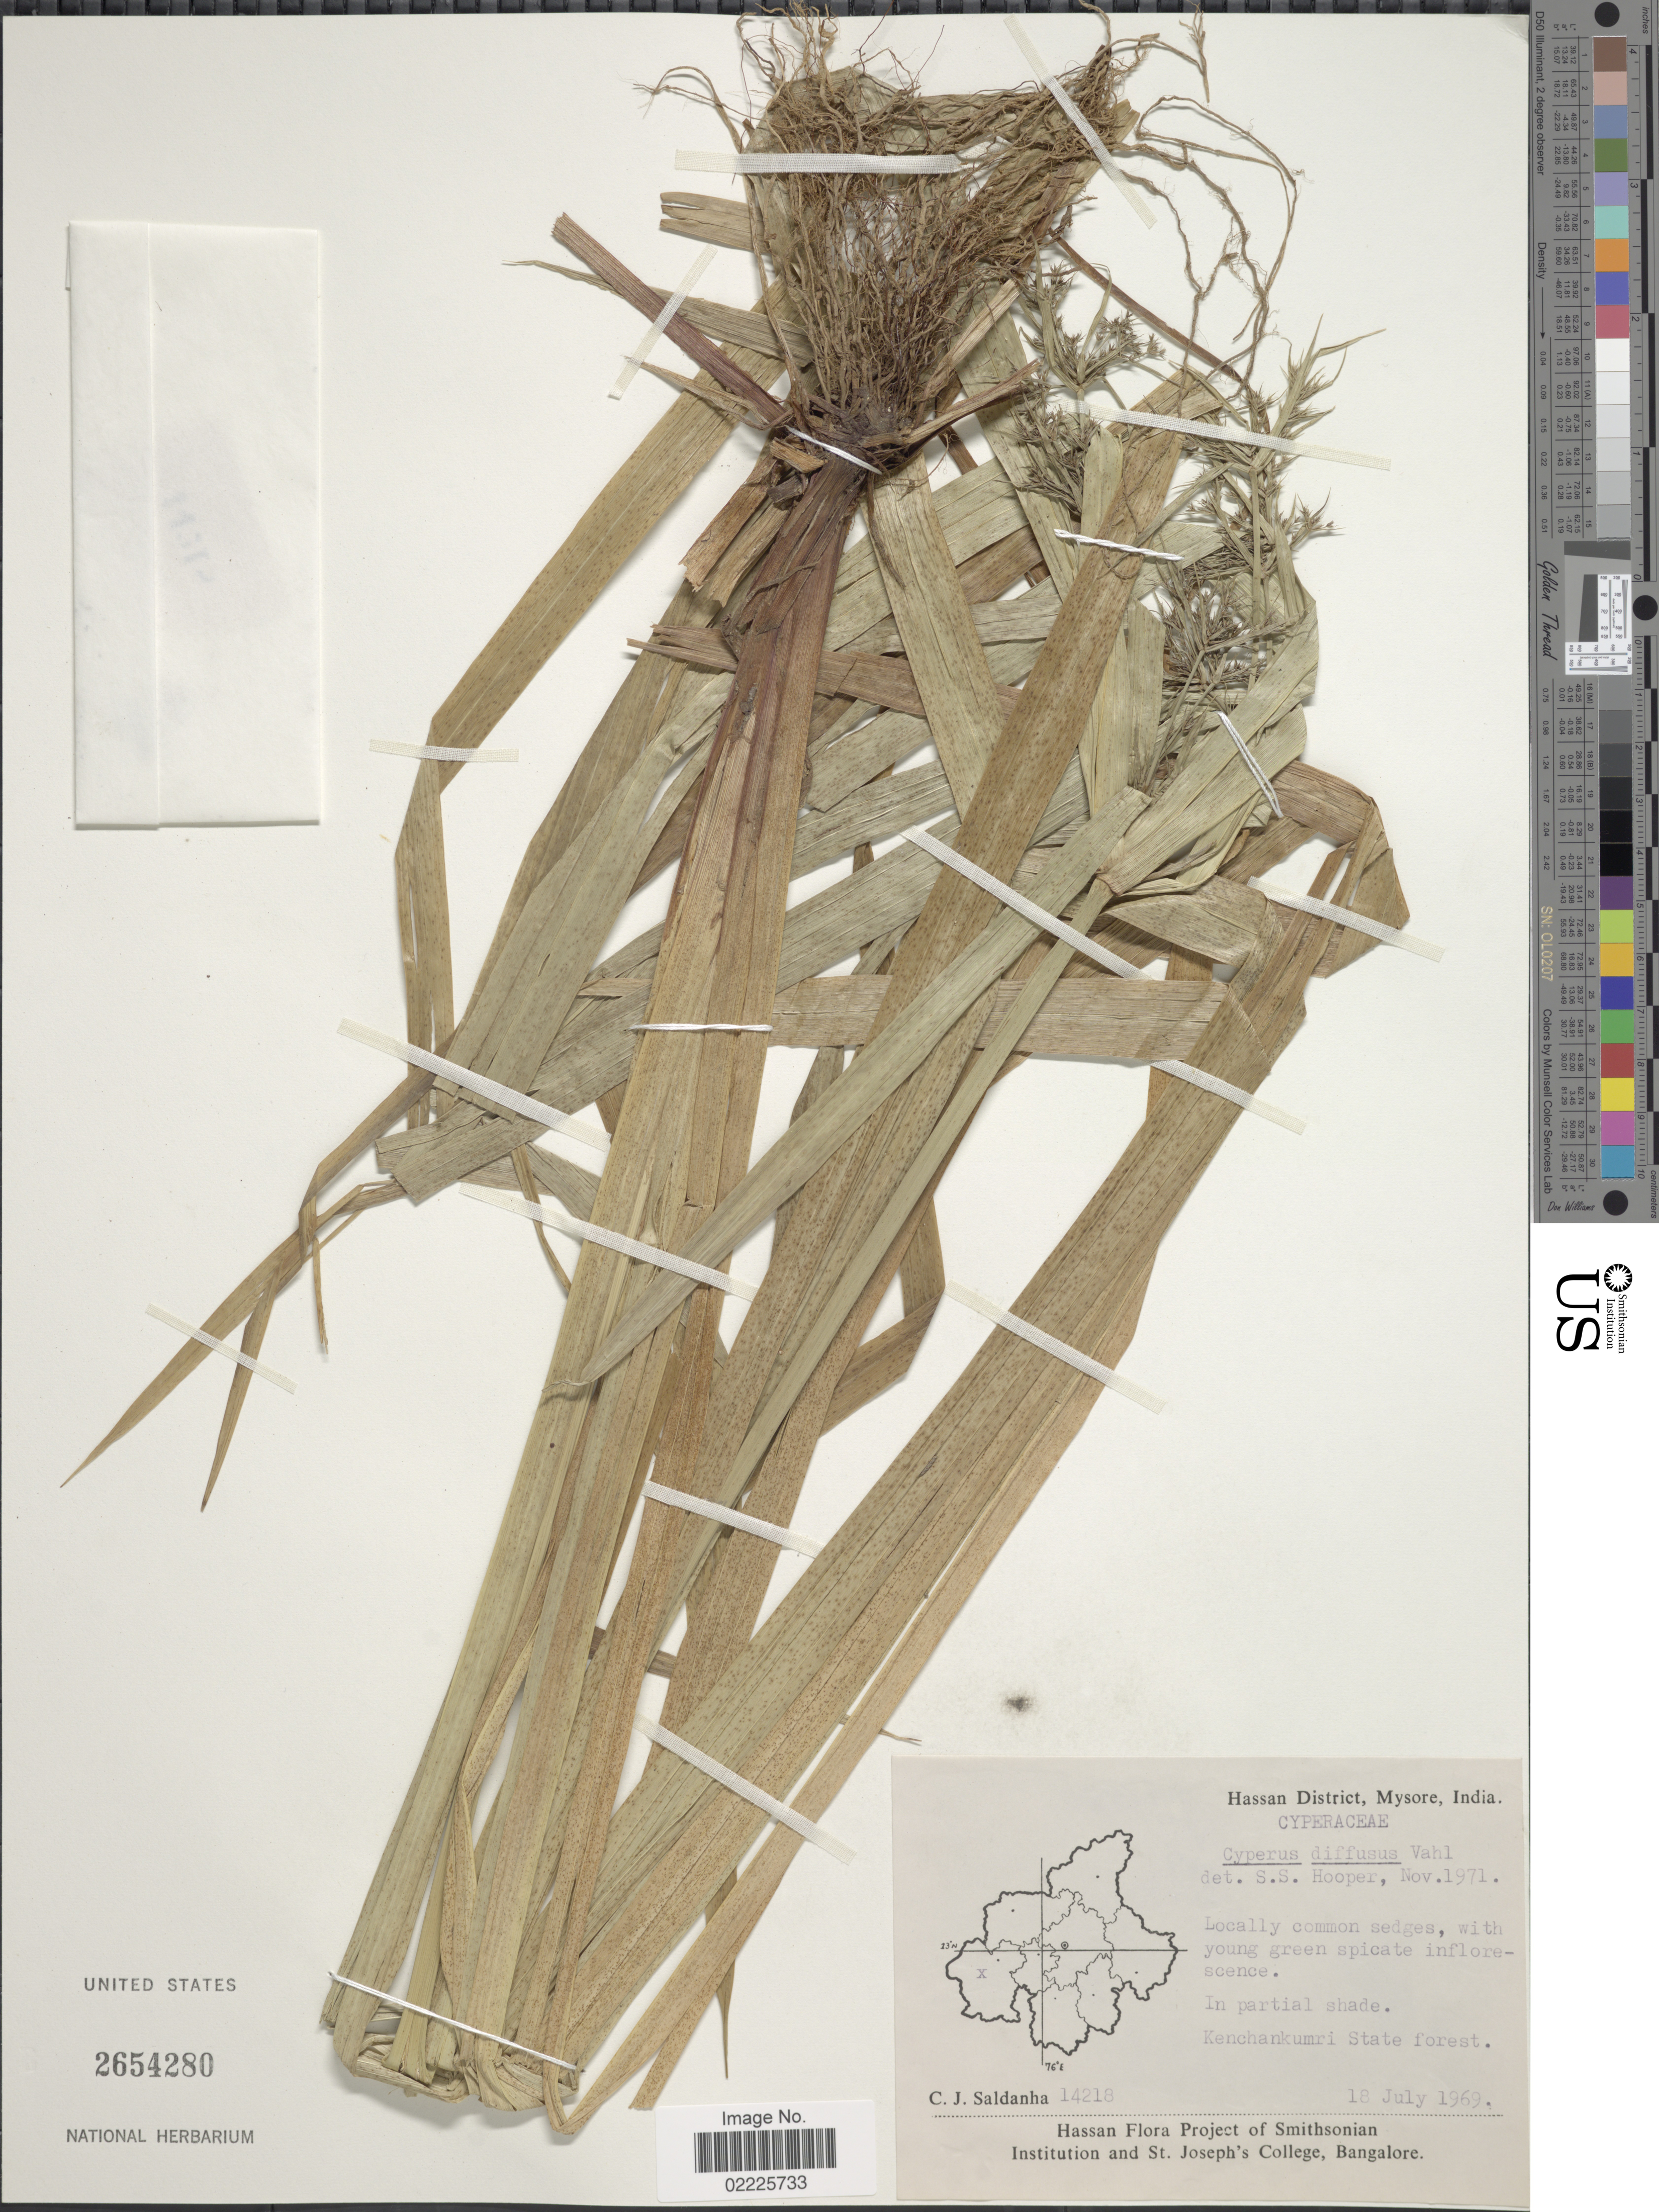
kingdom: Plantae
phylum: Tracheophyta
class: Liliopsida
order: Poales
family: Cyperaceae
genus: Cyperus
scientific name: Cyperus diffusus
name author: Vahl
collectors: C. J. Saldanha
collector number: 14218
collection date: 1969-07-18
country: India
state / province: Karnataka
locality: Hassan district, Mysore, Kenchankumri State Forest.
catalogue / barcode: US 2654280